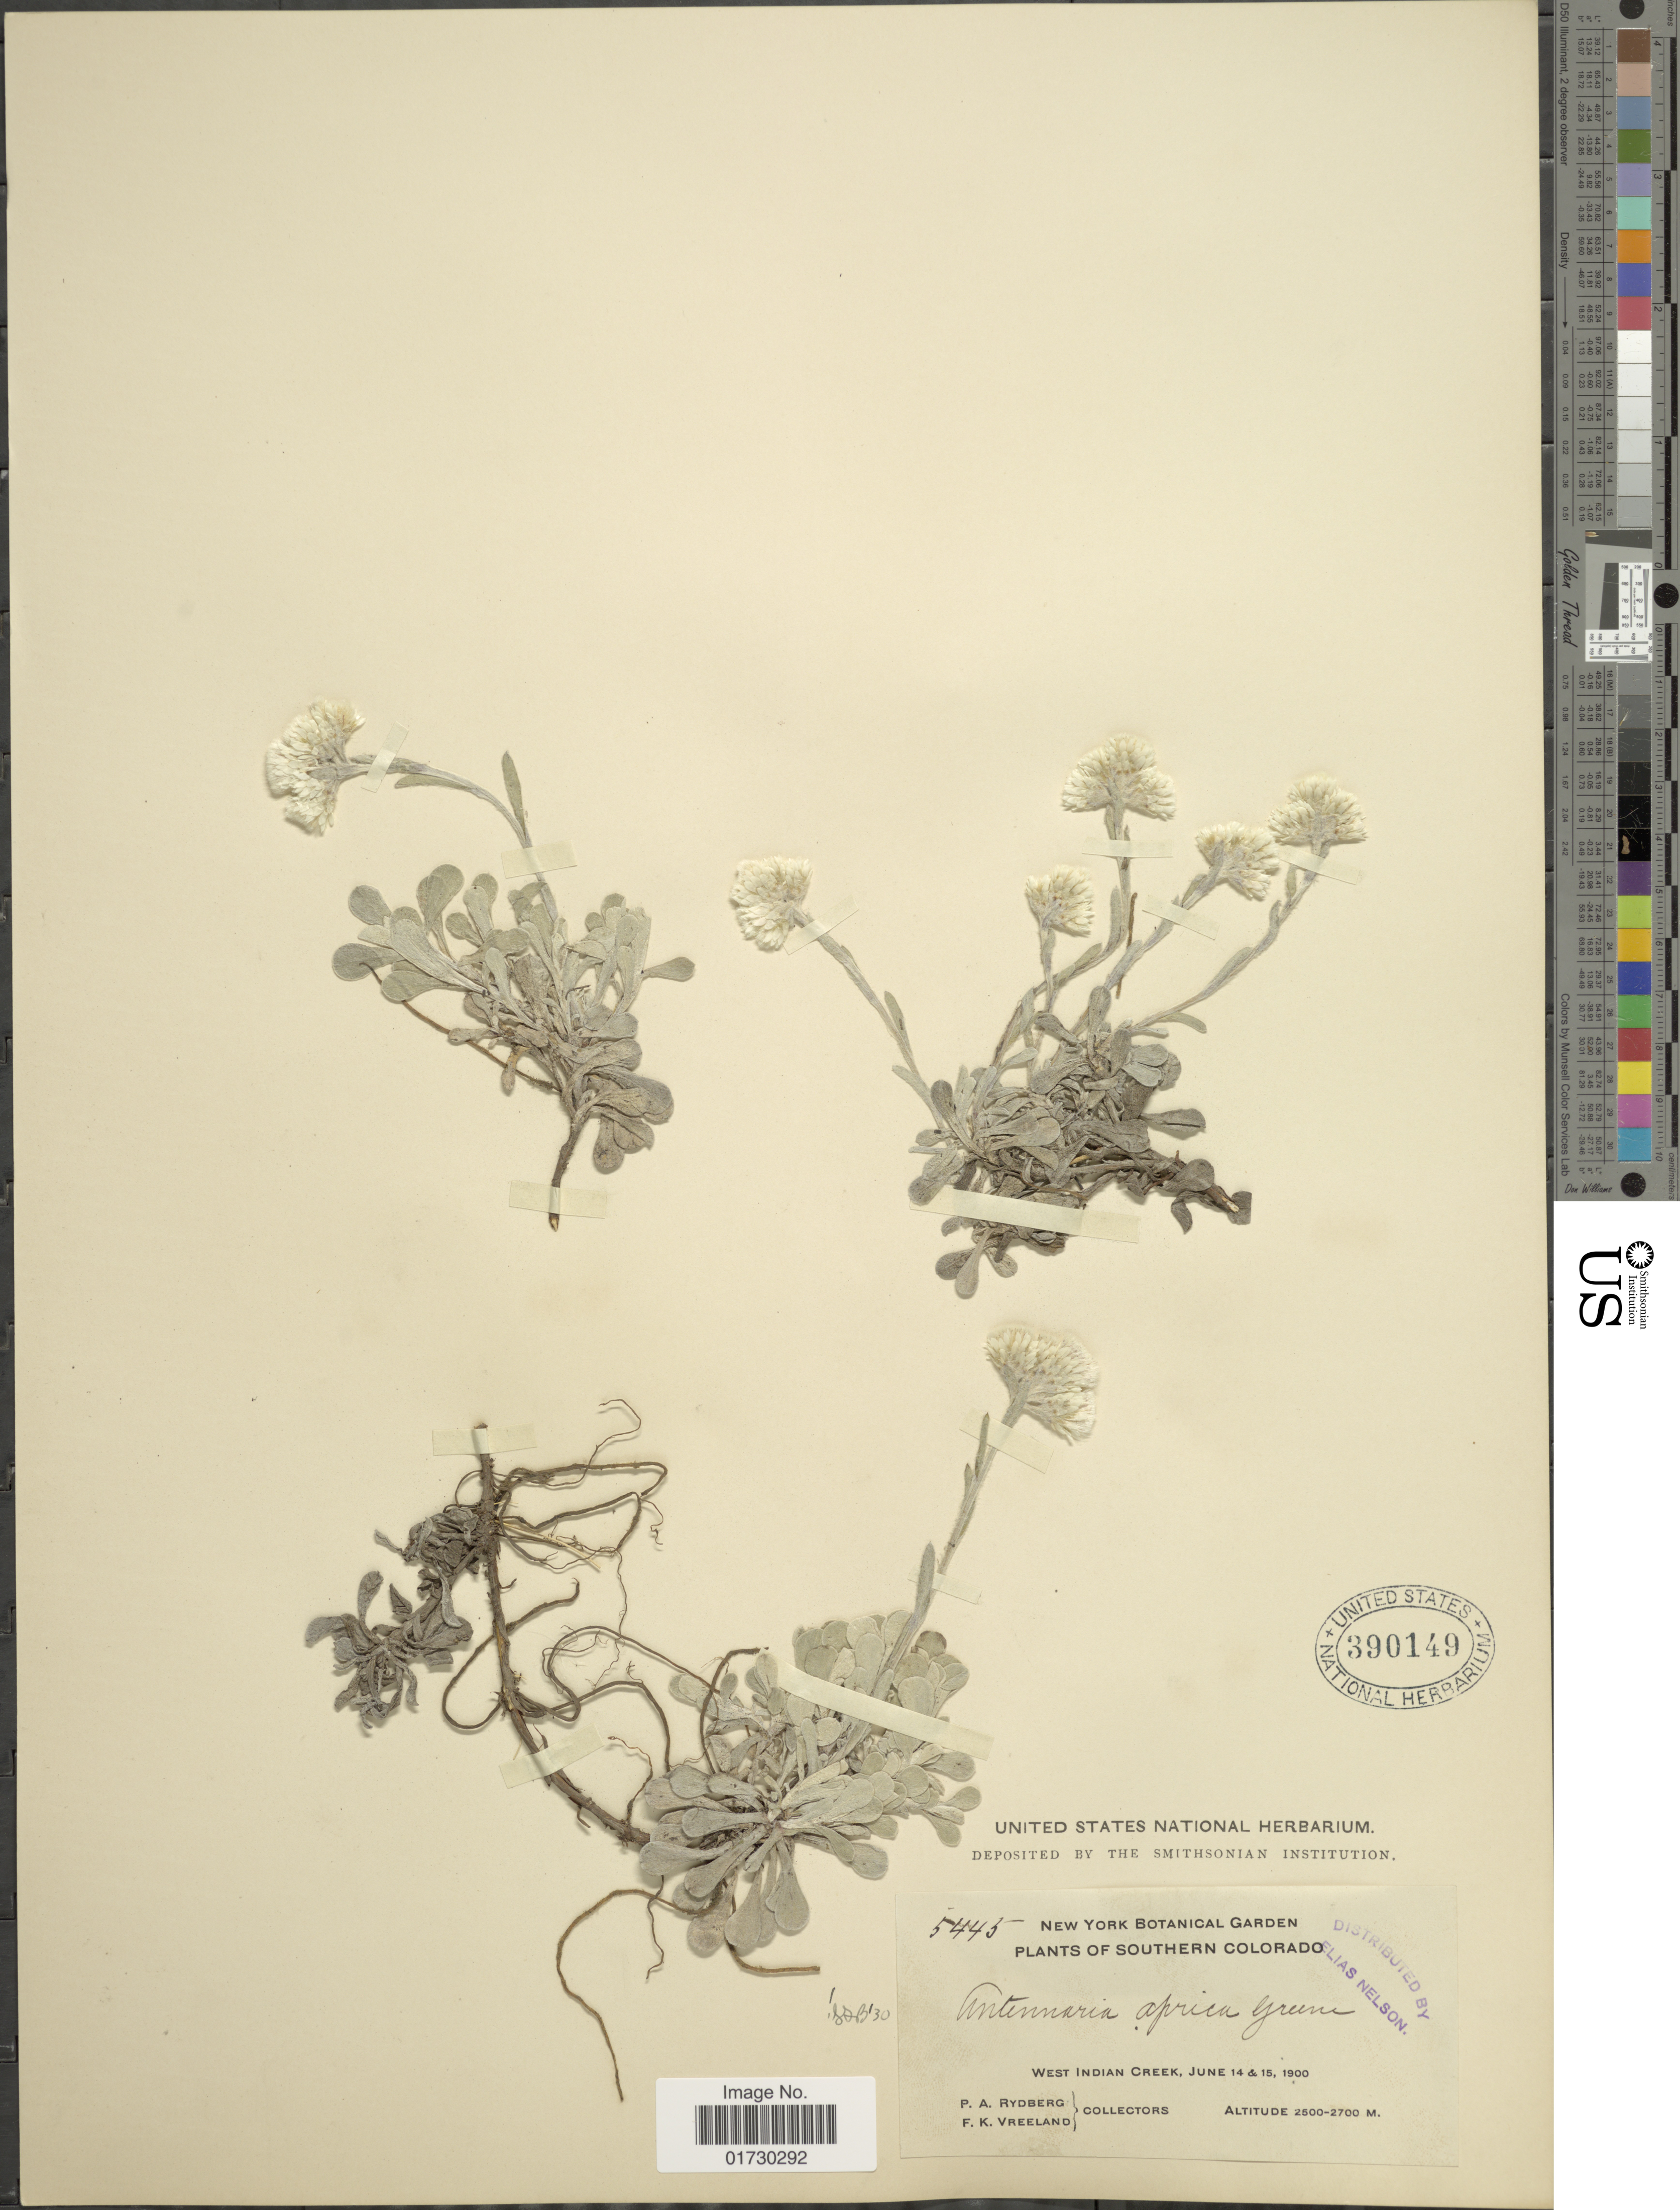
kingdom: Plantae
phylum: Tracheophyta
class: Magnoliopsida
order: Asterales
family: Asteraceae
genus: Antennaria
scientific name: Antennaria aprica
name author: Greene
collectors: P. A. Rydberg & F. Vreeland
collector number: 5445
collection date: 1900-06-14/1900-06-15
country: United States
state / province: Colorado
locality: Southern Colorado, West Indian Creek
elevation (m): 2500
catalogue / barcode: US 390149